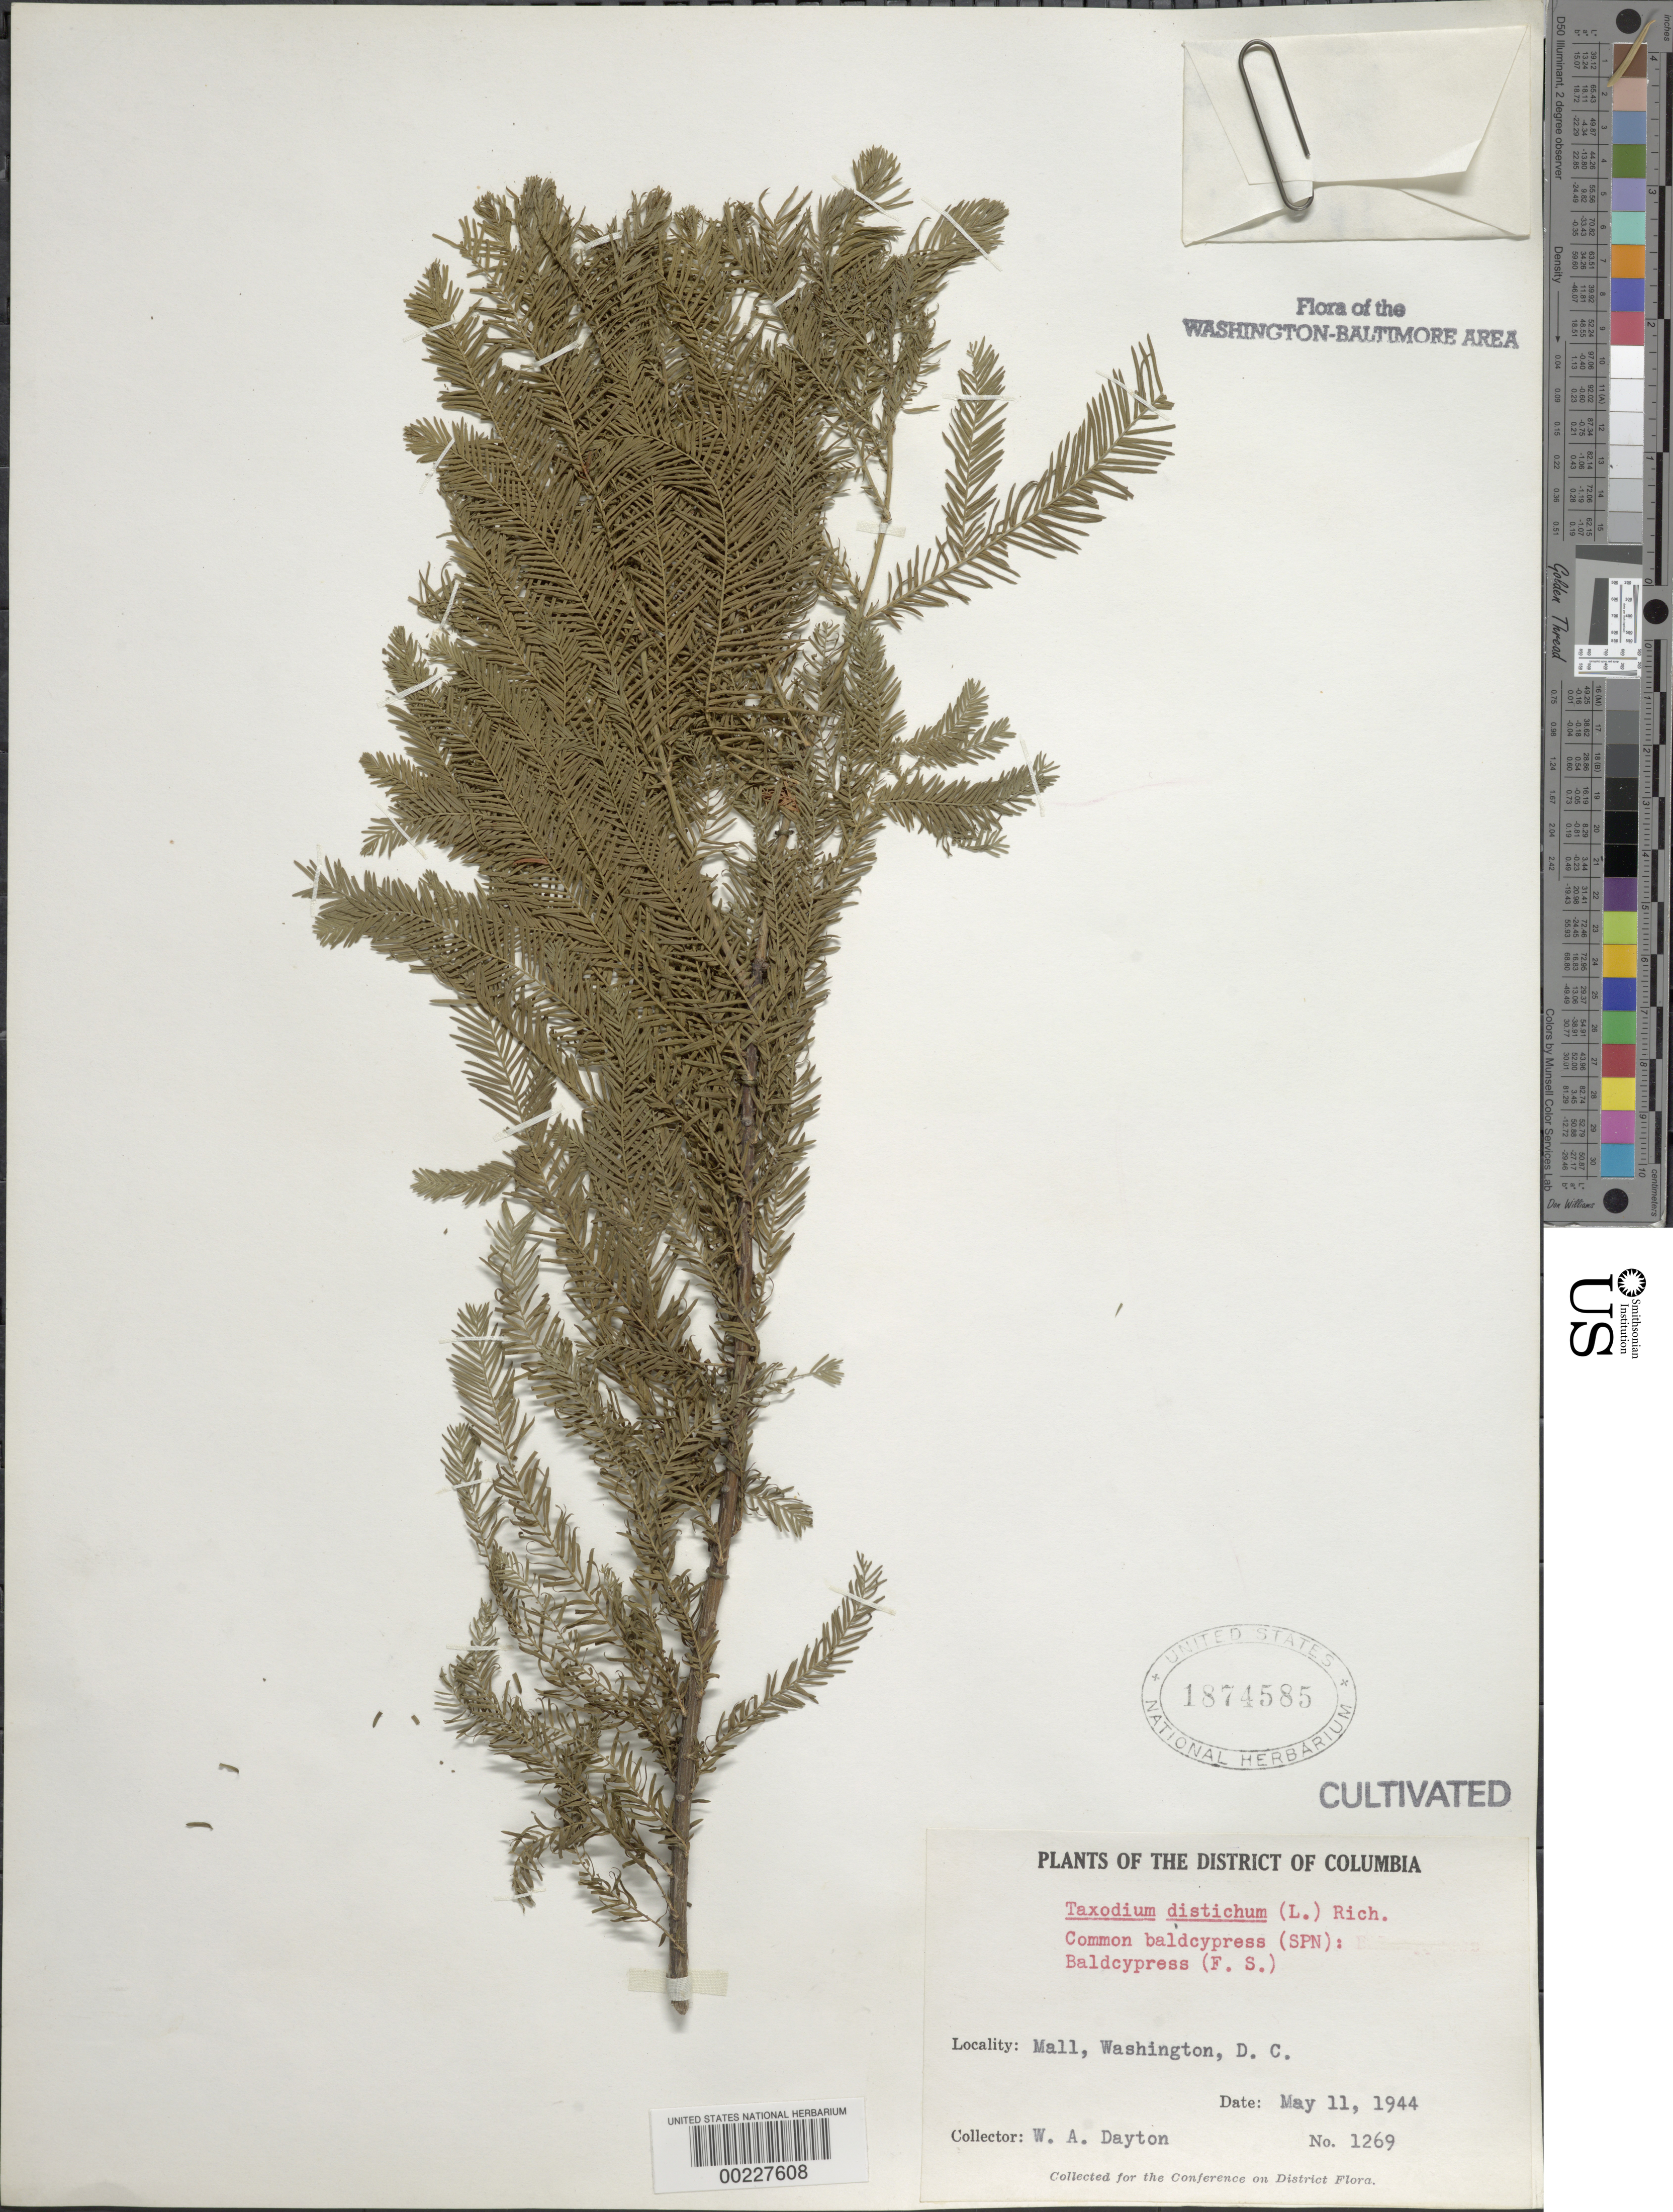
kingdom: Plantae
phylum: Tracheophyta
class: Pinopsida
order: Pinales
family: Cupressaceae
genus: Taxodium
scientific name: Taxodium distichum var. imbricarium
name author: (L.) Rich.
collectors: W. Dayton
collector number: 1269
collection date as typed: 11 May 1944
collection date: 1944-05-11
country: United States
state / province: District of Columbia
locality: Mall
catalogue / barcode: US 1874585